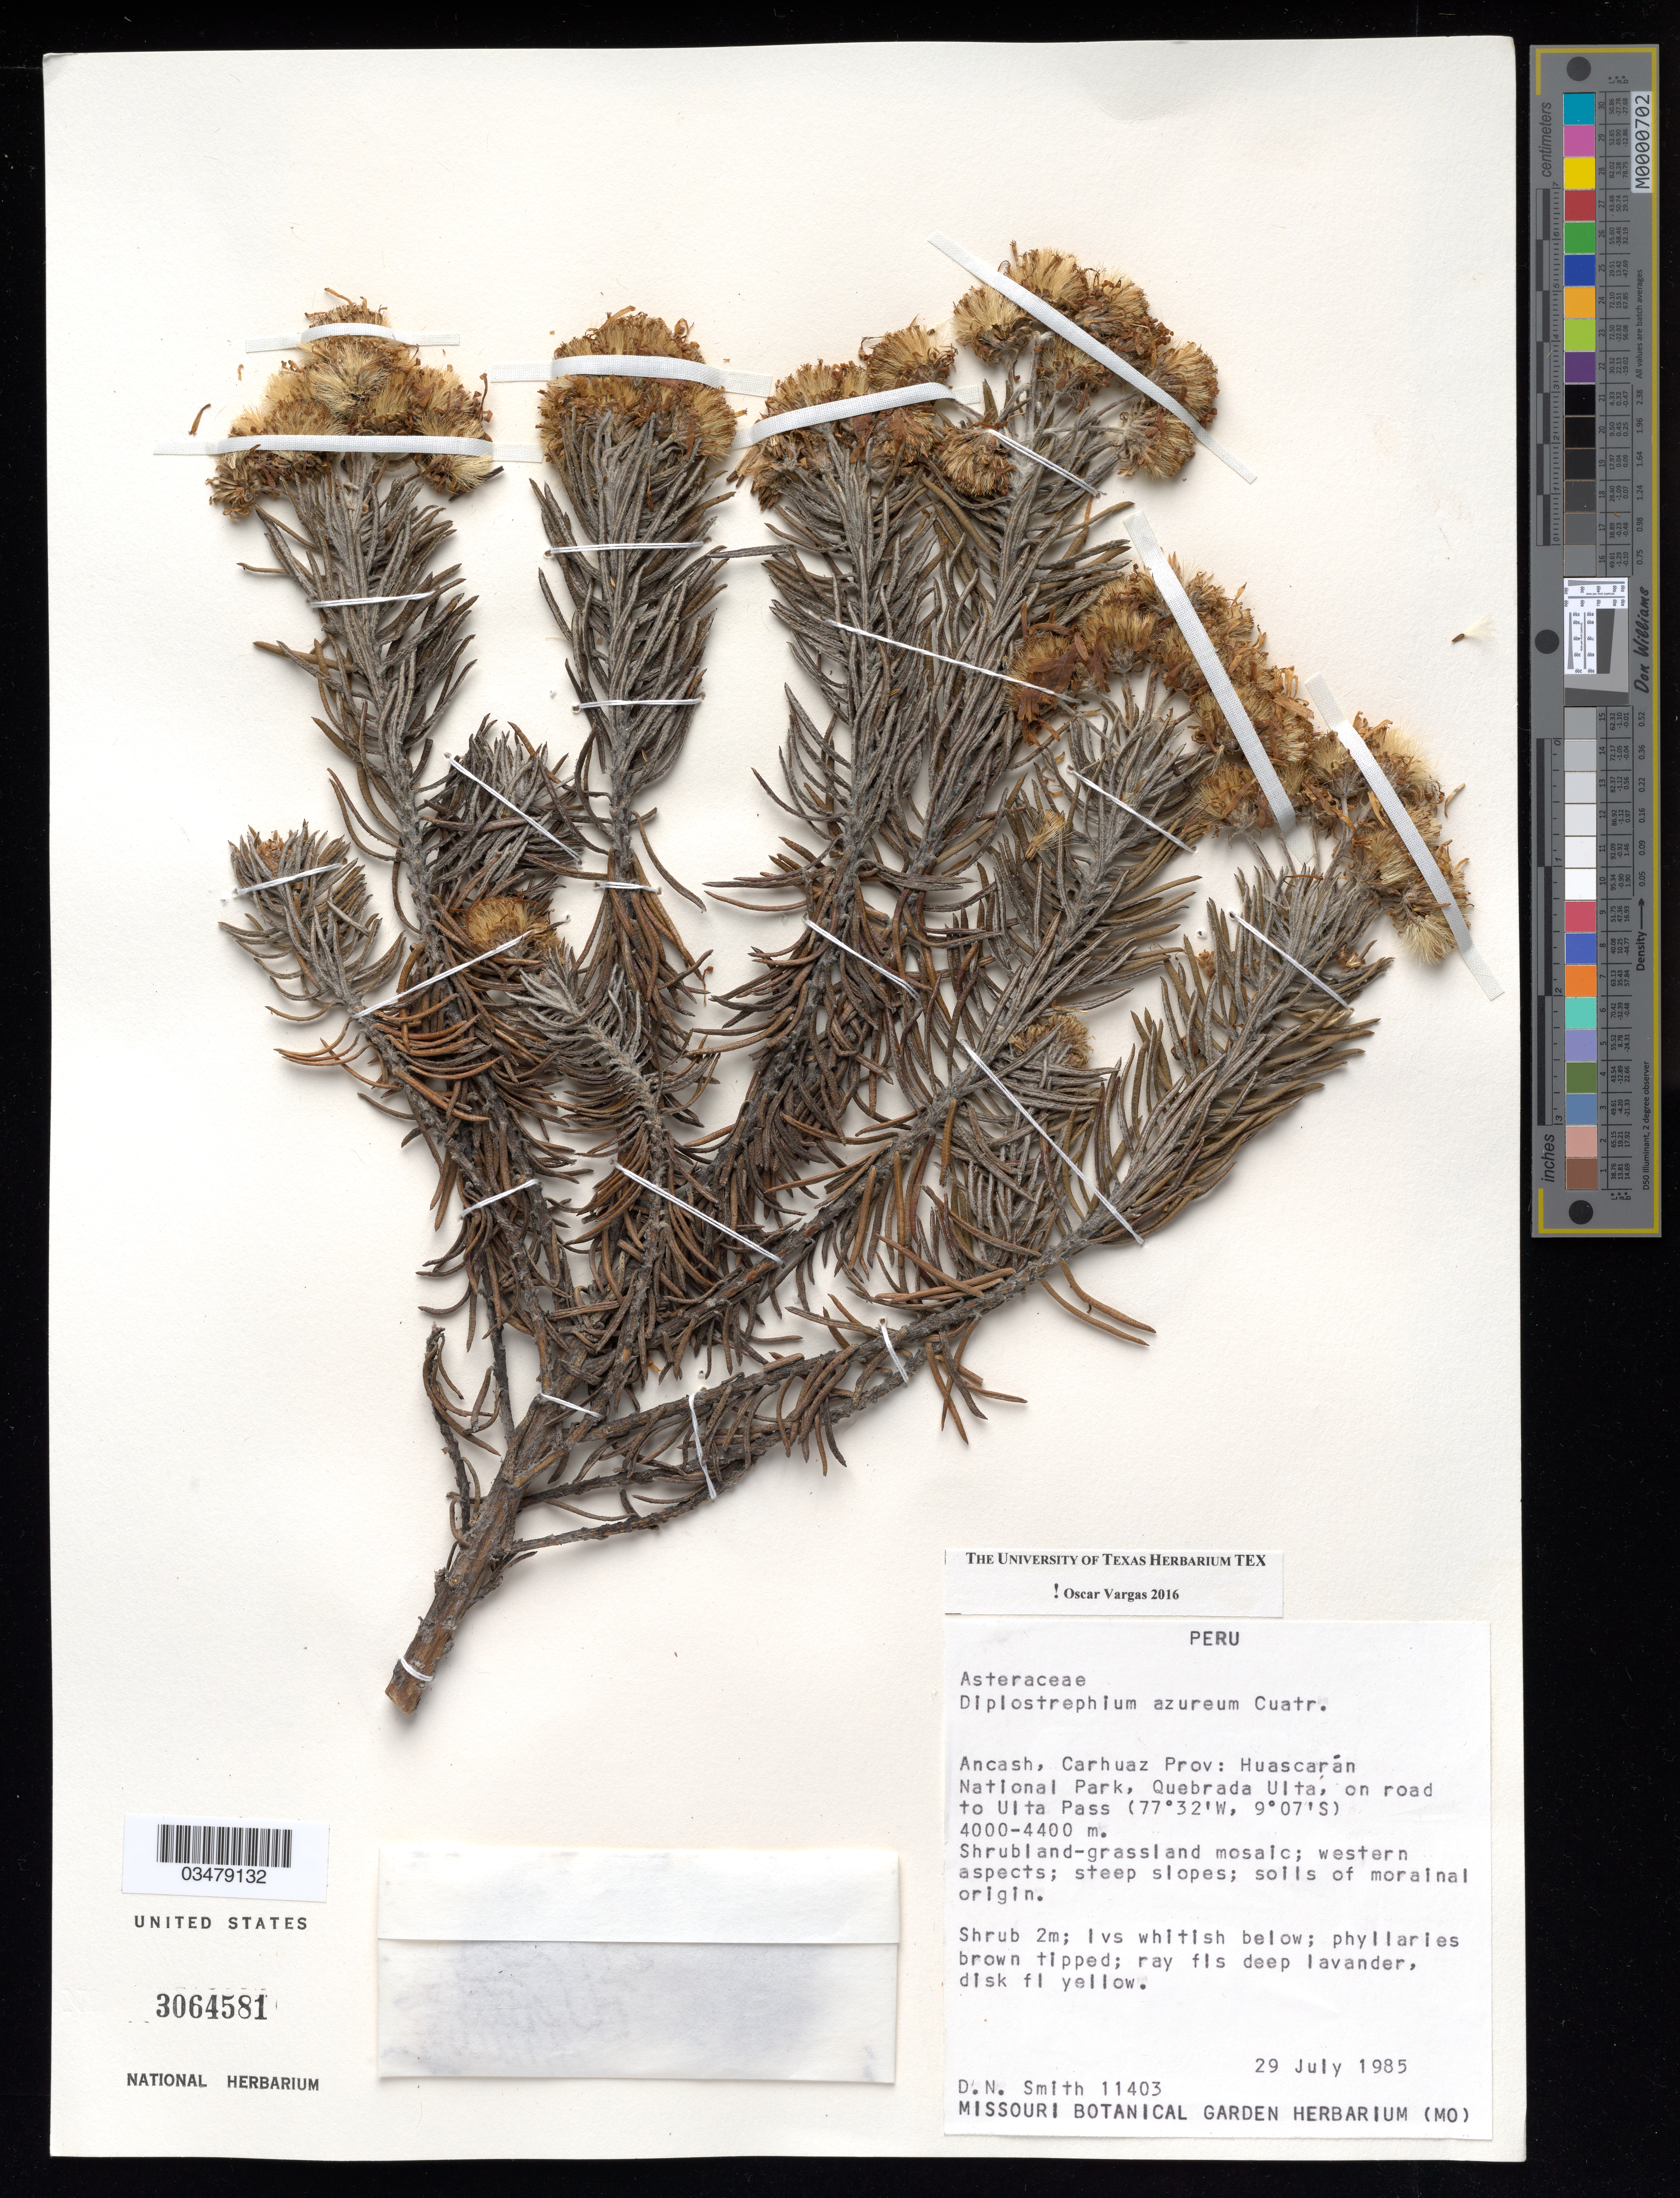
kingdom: Plantae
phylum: Tracheophyta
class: Magnoliopsida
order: Asterales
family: Asteraceae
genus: Diplostephium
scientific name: Diplostephium azureum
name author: Cuatrec.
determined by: Vargas, Oscar M.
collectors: D. Smith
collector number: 11403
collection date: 1985-07-29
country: Peru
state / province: Ancash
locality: Ancash Carhuaz Prov: Huascaran National Park, Quebrada Ulta, on road to Ulta Pass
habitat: shrubland-grassland mosaic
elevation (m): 4000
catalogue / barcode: US 3064581